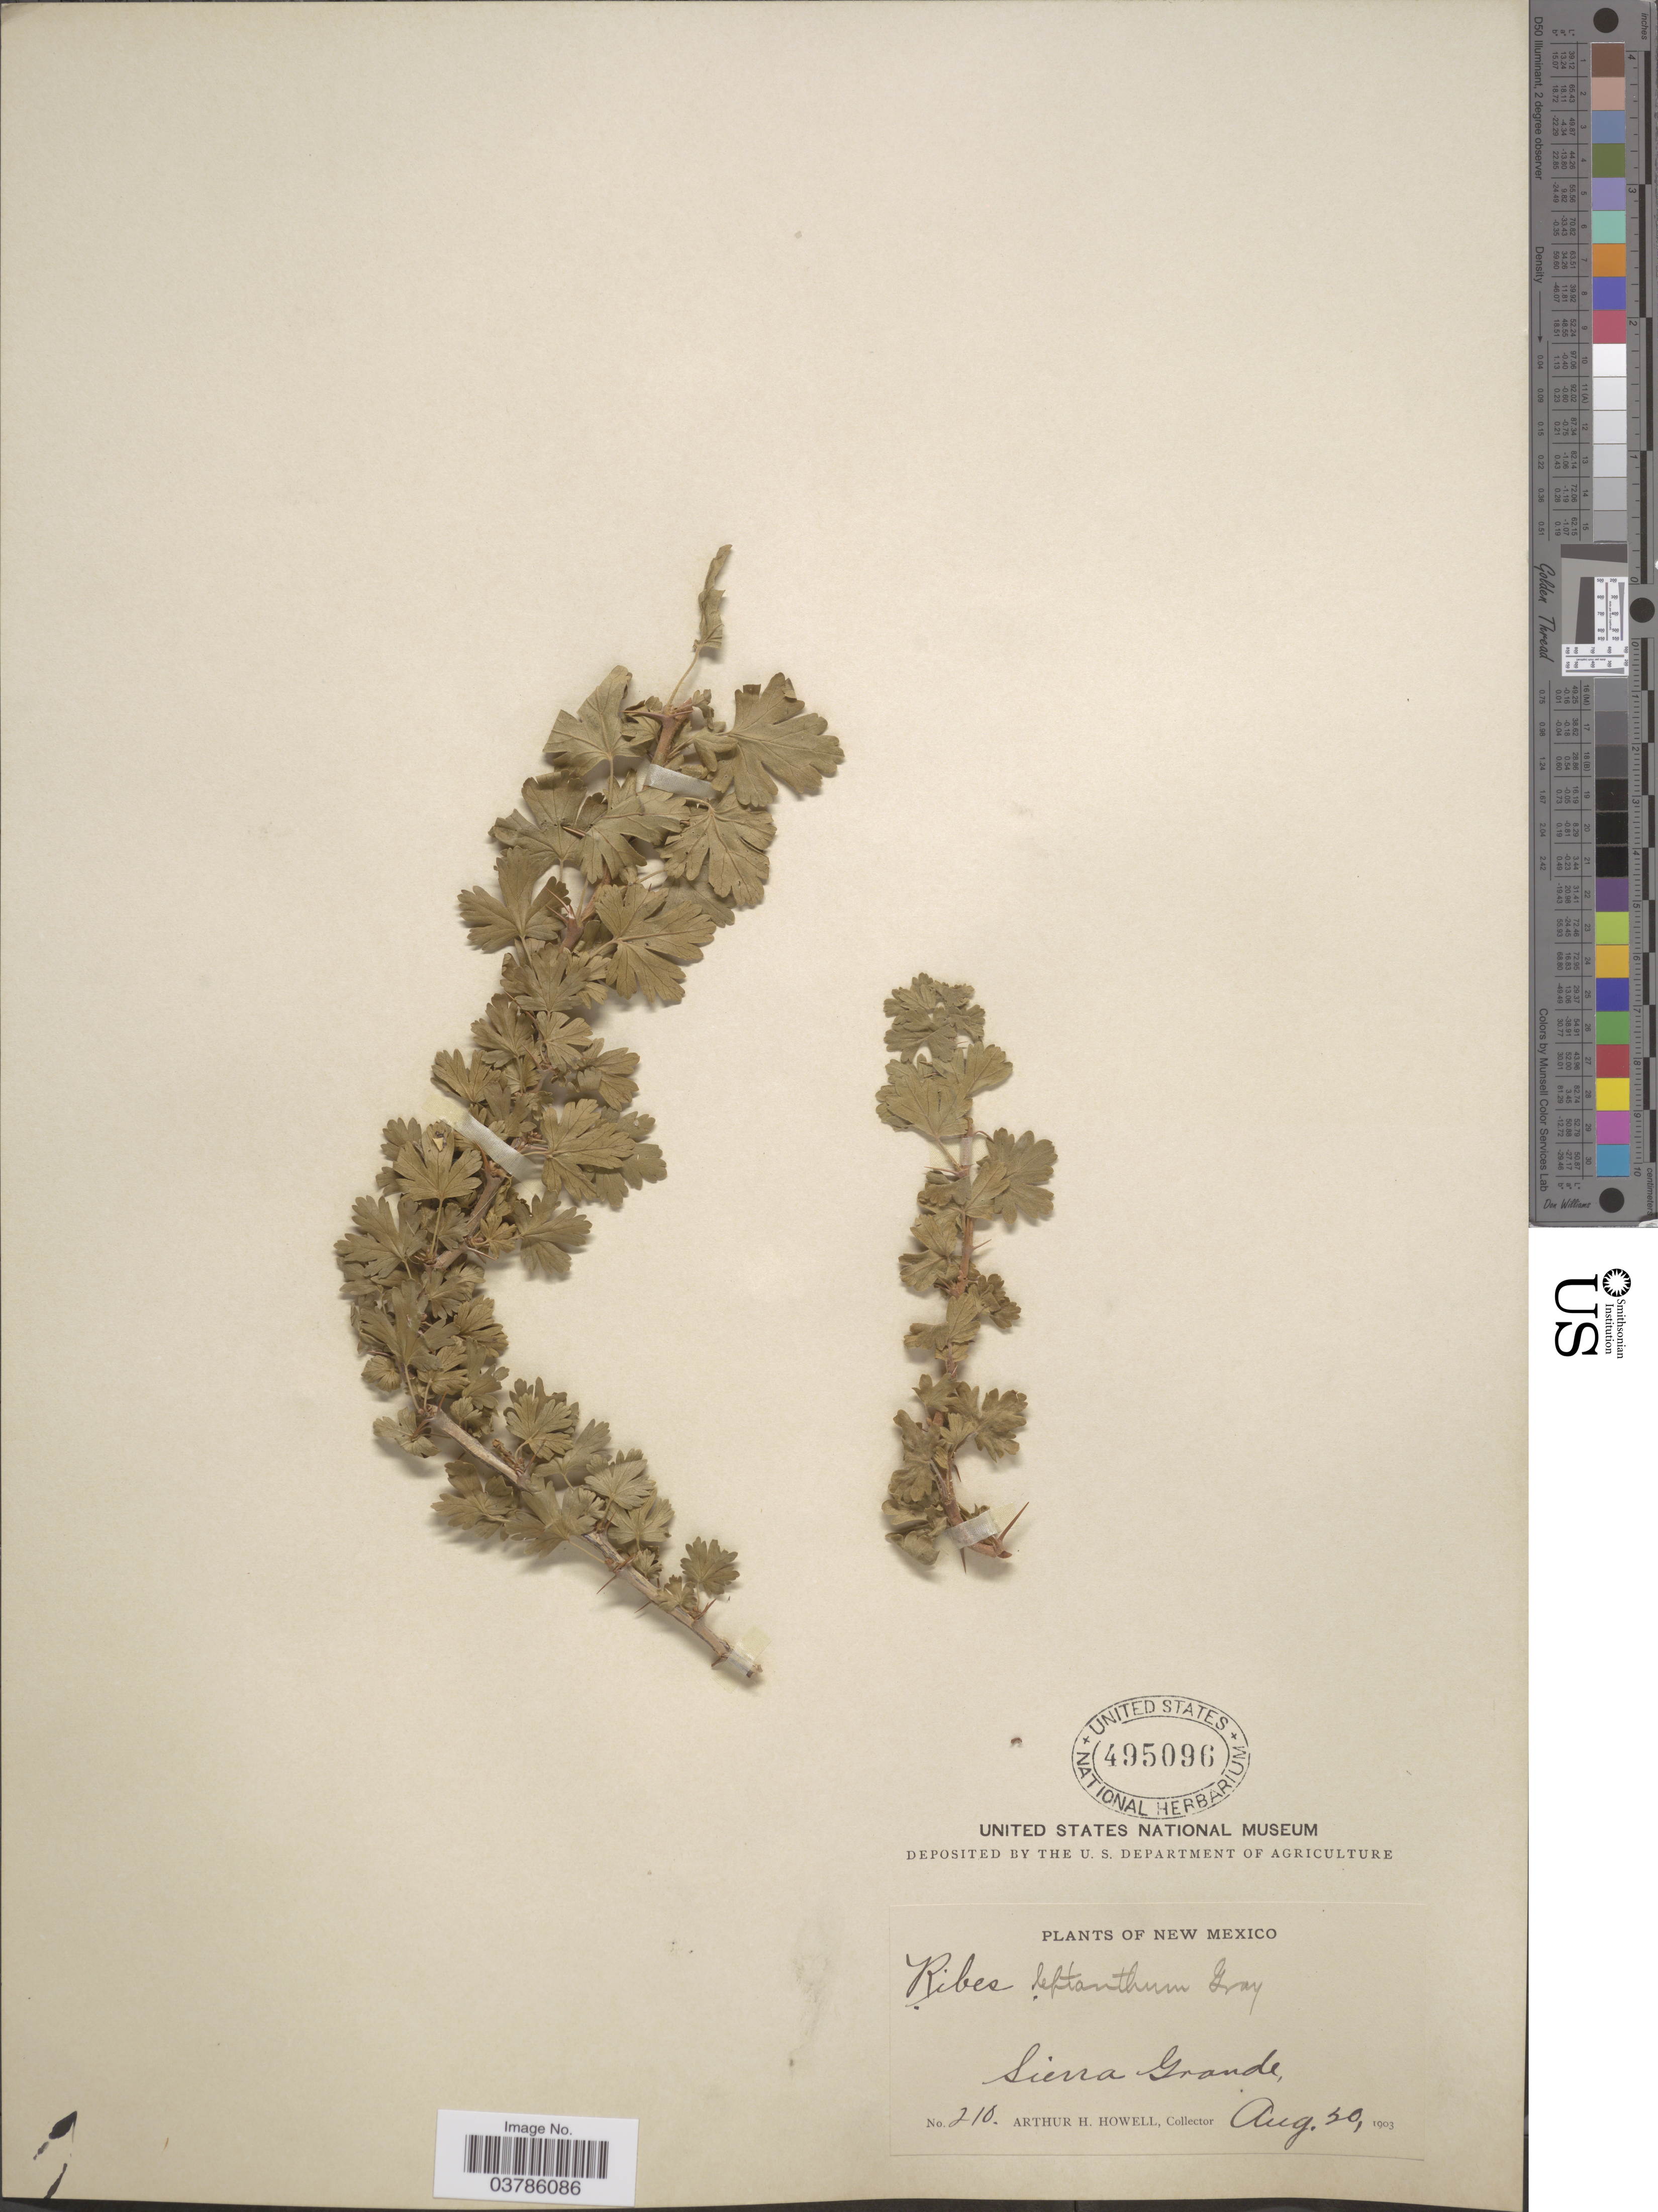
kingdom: Plantae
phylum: Tracheophyta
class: Magnoliopsida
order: Saxifragales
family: Grossulariaceae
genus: Ribes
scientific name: Ribes leptanthum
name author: A. Gray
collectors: A. H. Howell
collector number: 210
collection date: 1903-08-30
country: United States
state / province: New Mexico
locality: Sierra Grande.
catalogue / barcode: US 495096